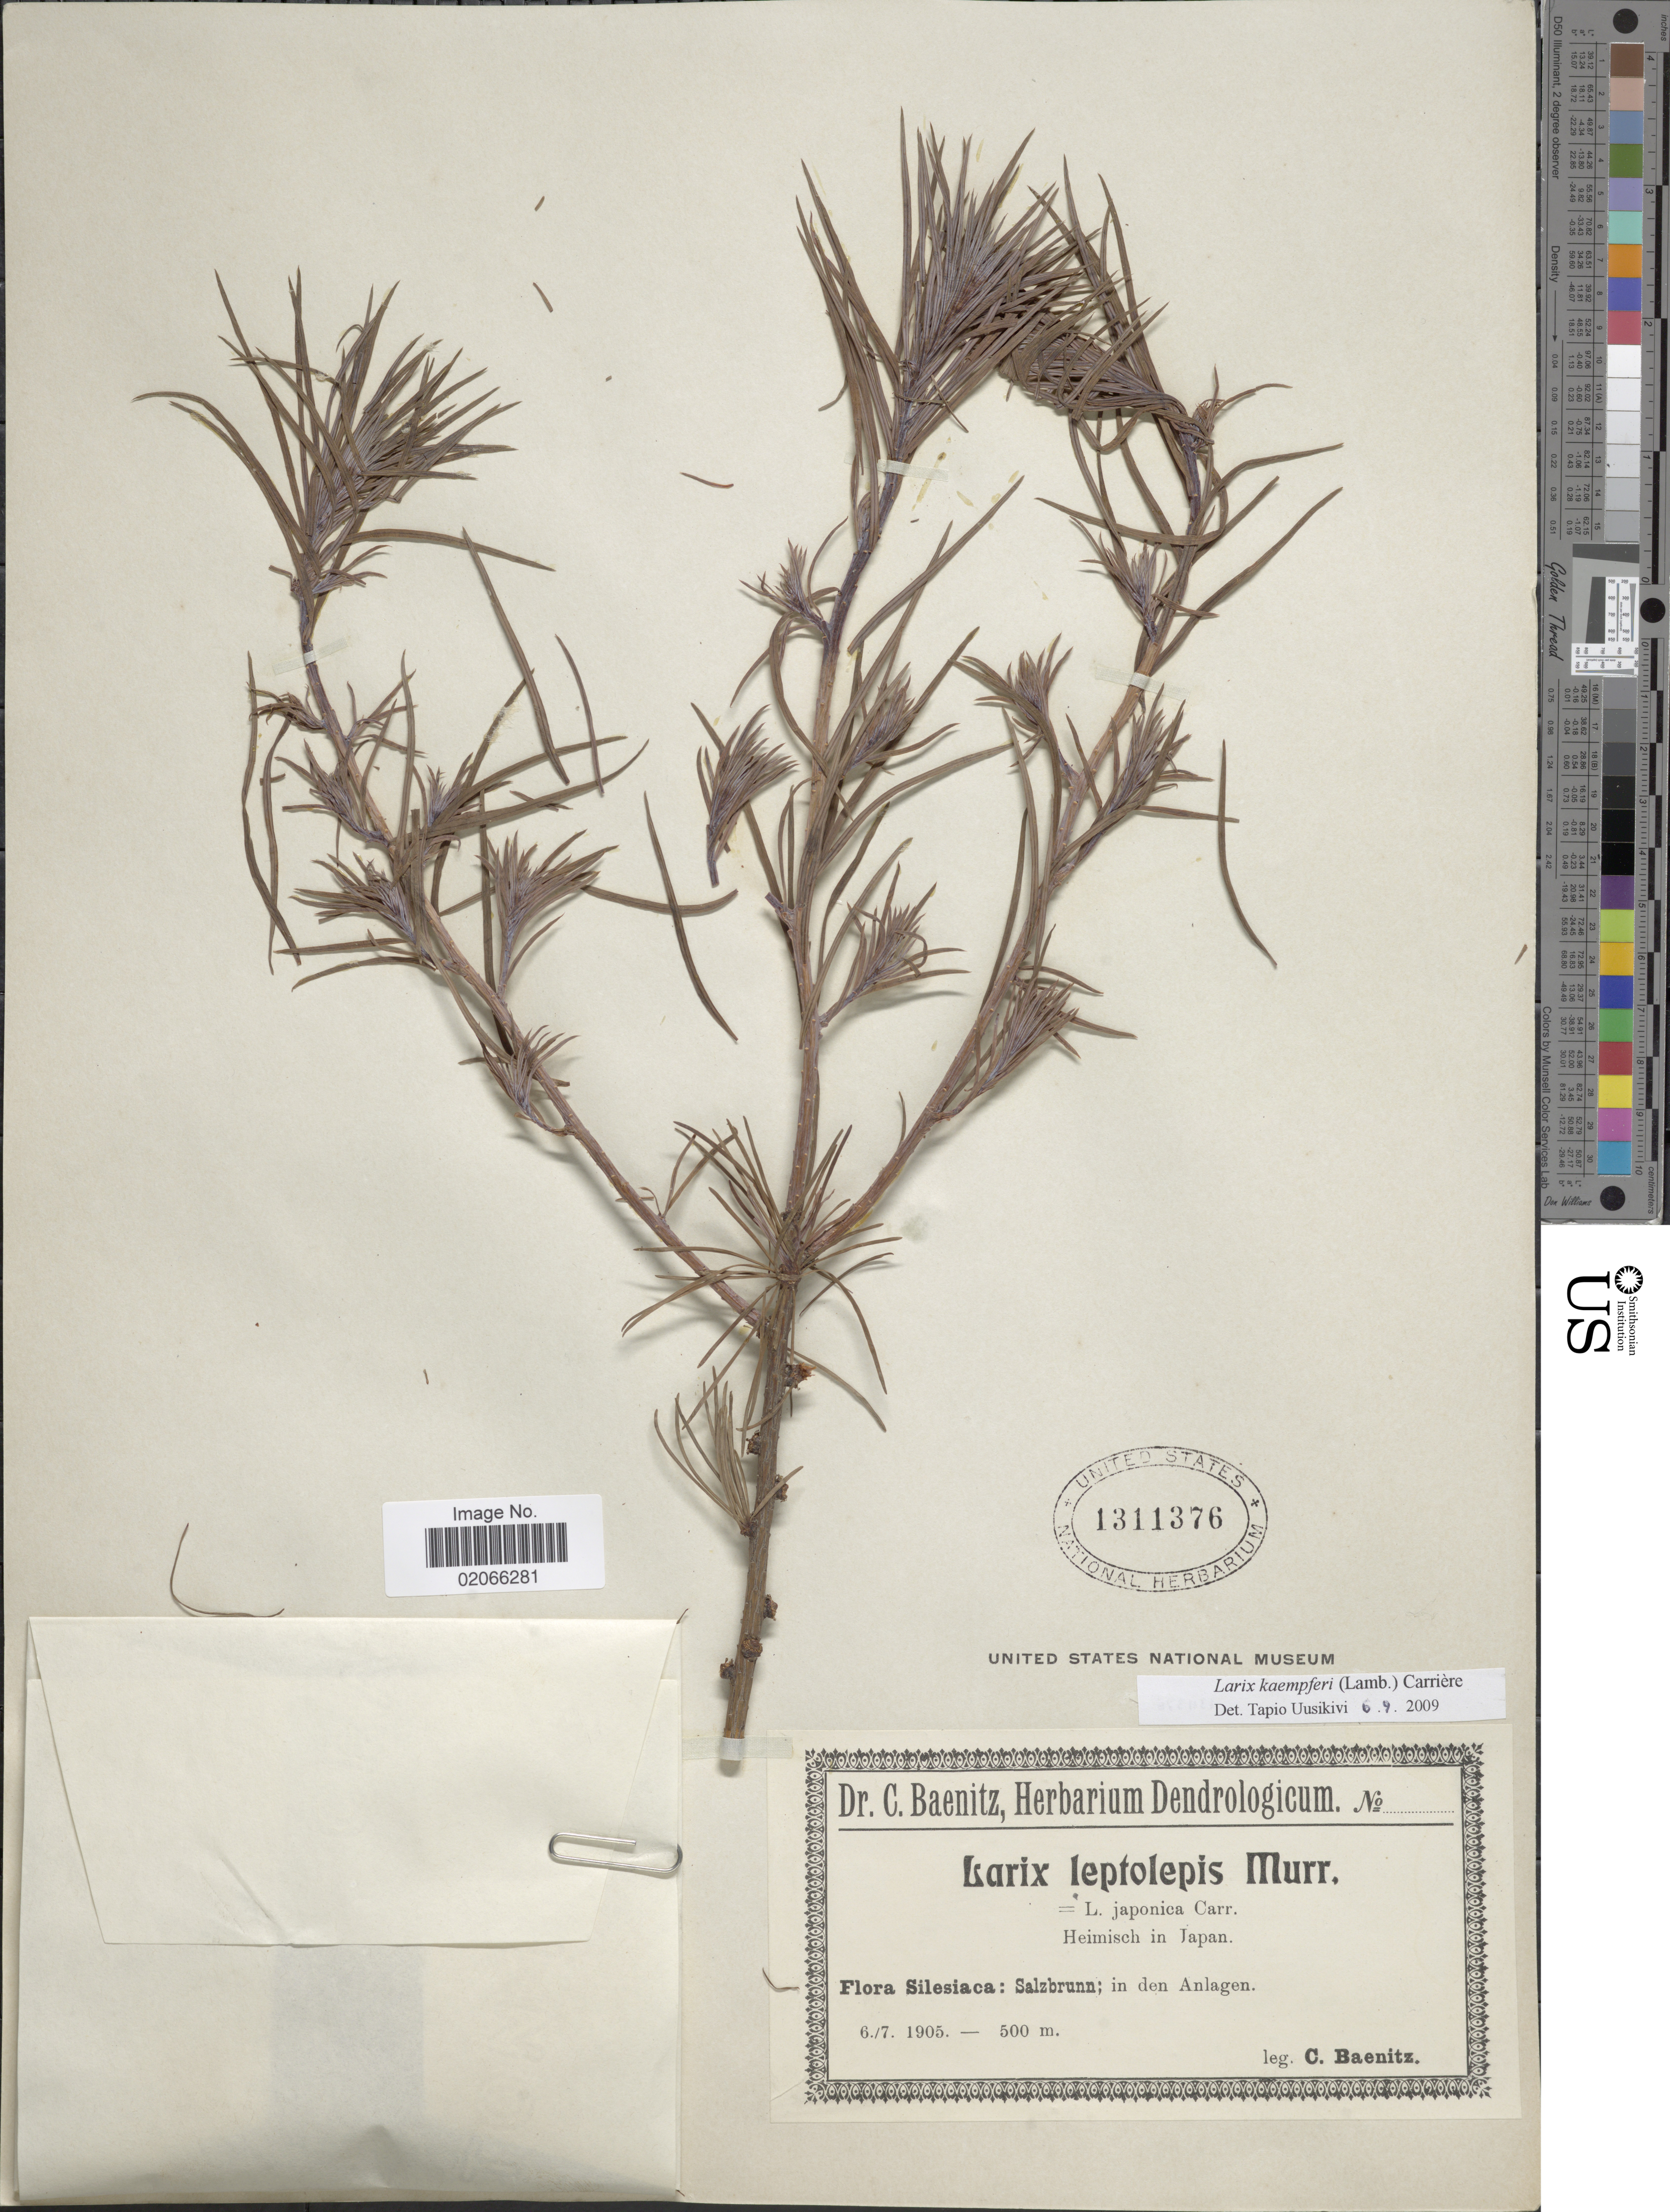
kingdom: Plantae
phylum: Tracheophyta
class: Pinopsida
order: Pinales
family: Pinaceae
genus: Larix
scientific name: Larix kaempferi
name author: (Lamb.) Carrière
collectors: C. G. Baenitz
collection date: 1905-07-06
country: Poland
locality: Silesiaca: Salzbrunn; in den Anlagen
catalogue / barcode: US 1311376